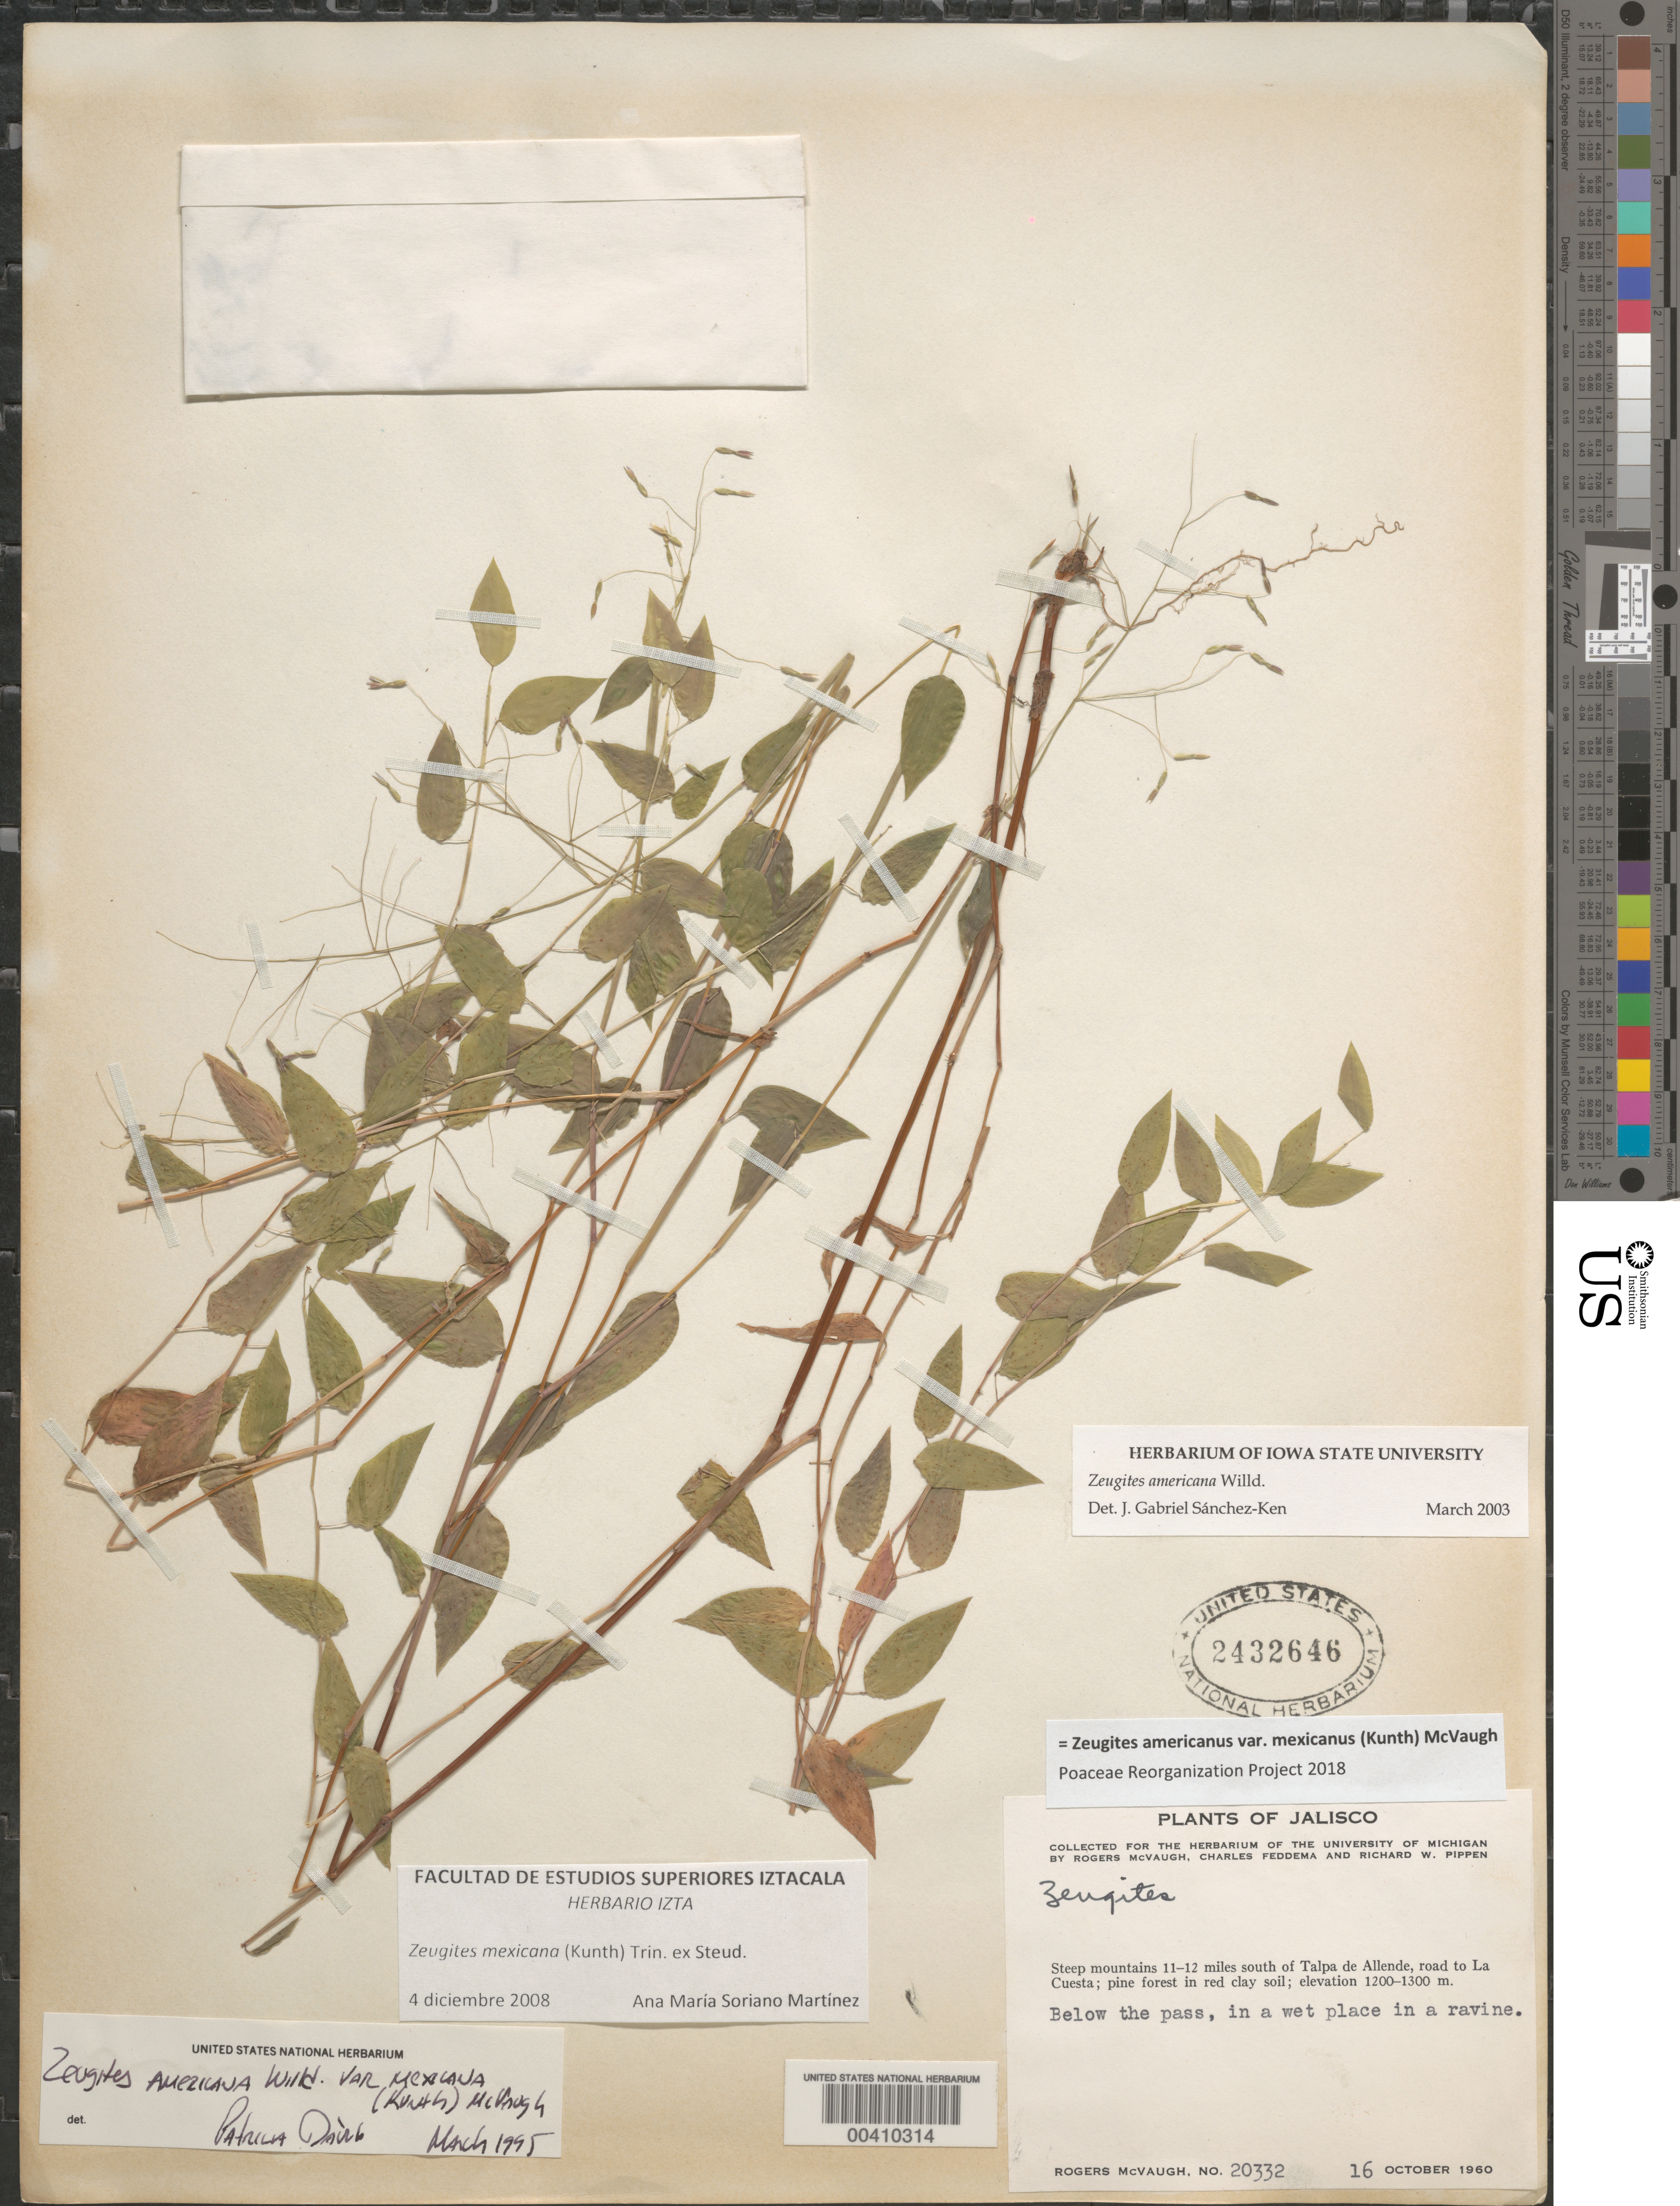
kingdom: Plantae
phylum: Tracheophyta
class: Liliopsida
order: Poales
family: Poaceae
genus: Zeugites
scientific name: Zeugites americanus var. mexicanus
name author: (Kunth) McVaugh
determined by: Poaceae Reorganization Project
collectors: R. McVaugh, C. Feddema & R. W. Pippen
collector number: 20332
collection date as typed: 16 Oct 1960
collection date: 1960-10-16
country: Mexico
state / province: Jalisco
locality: Mts 11-12 mi S of Talpa de Allende, rd to La Cuesta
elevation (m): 1200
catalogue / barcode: US 2432646